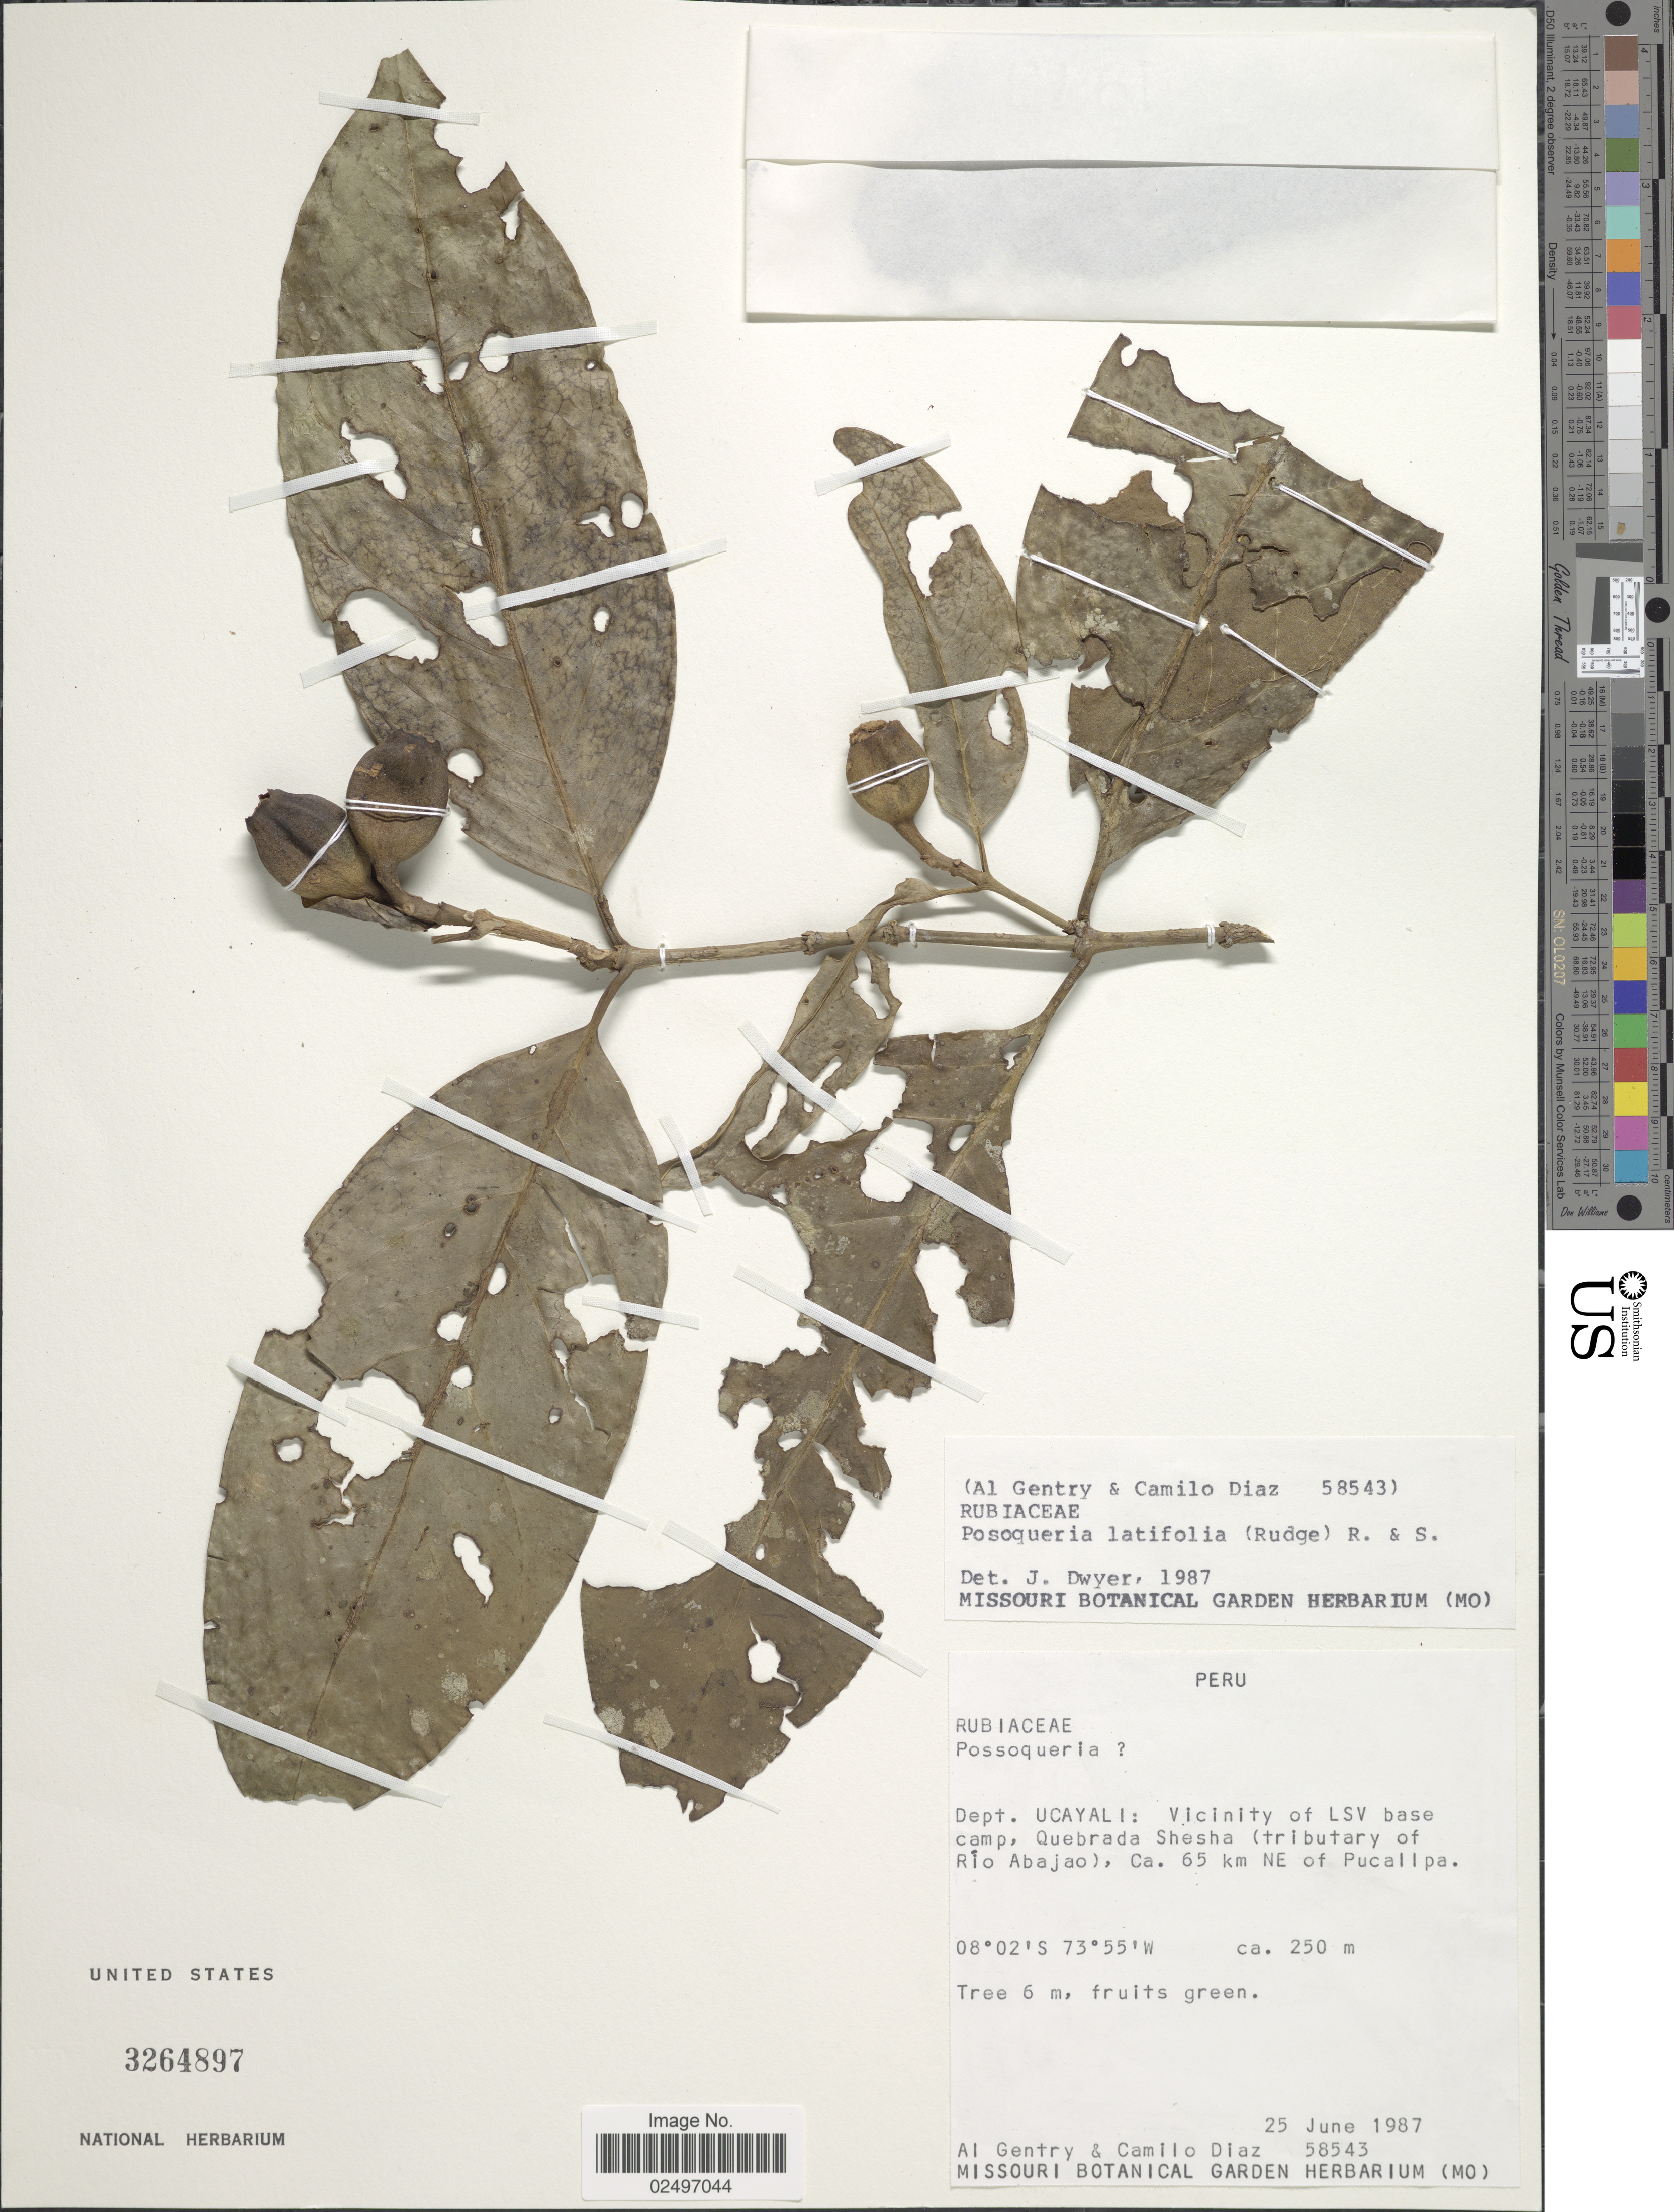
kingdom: Plantae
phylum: Tracheophyta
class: Magnoliopsida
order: Gentianales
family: Rubiaceae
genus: Posoqueria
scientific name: Posoqueria latifolia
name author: (Rudge) Roem. & Schult.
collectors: A. H. Gentry & C. Díaz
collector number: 58543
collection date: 1987-06-25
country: Peru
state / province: Ucayali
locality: Dept. Ucayali: Vicinity of LSV base camp, Quebrada Shesha (tributary of Río Abajao), Ca 65 km NE of Pucallpa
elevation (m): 250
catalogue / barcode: US 3264897